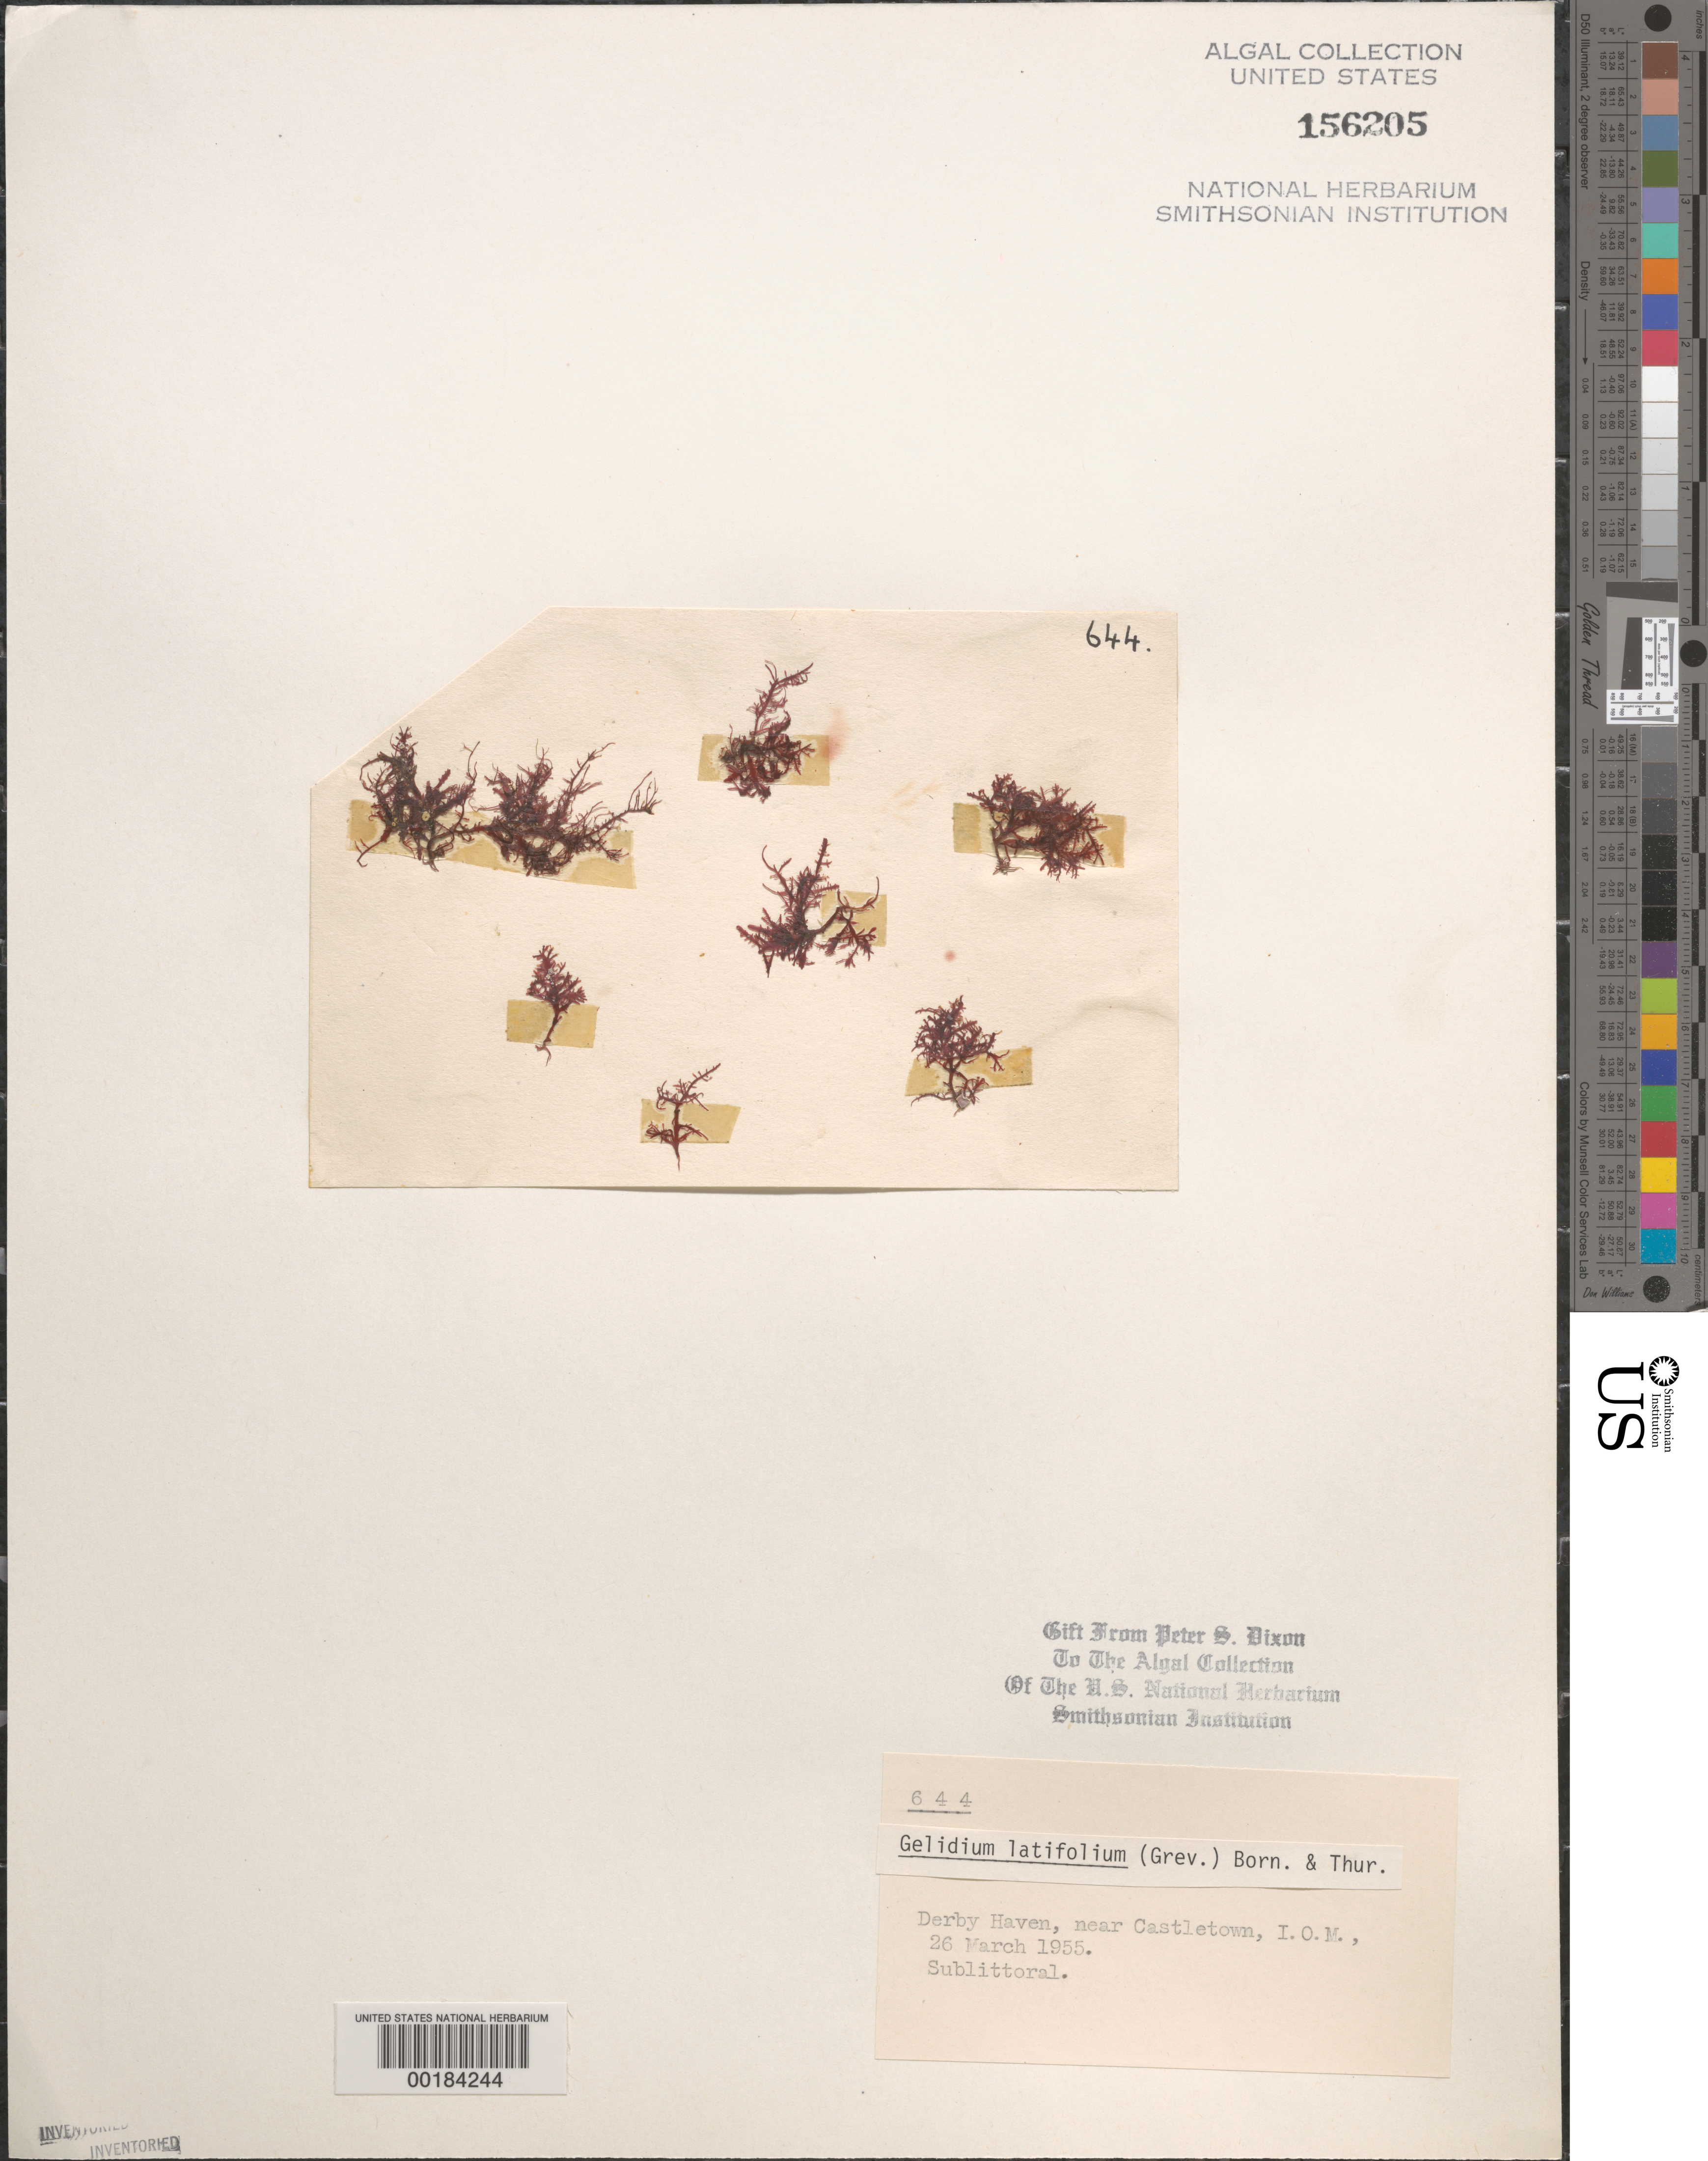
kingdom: Plantae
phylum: Rhodophyta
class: Florideophyceae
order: Gelidiales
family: Gelidiaceae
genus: Gelidium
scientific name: Gelidium spinosum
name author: (S.G. Gmel.) P.C. Silva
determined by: Algae name updating Project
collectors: P. S. Dixon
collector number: PSD 644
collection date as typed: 26 Mar 1955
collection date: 1955-03-26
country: United Kingdom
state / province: England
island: Isle of Man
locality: Derby Haven, near Castletown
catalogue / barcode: US 156205